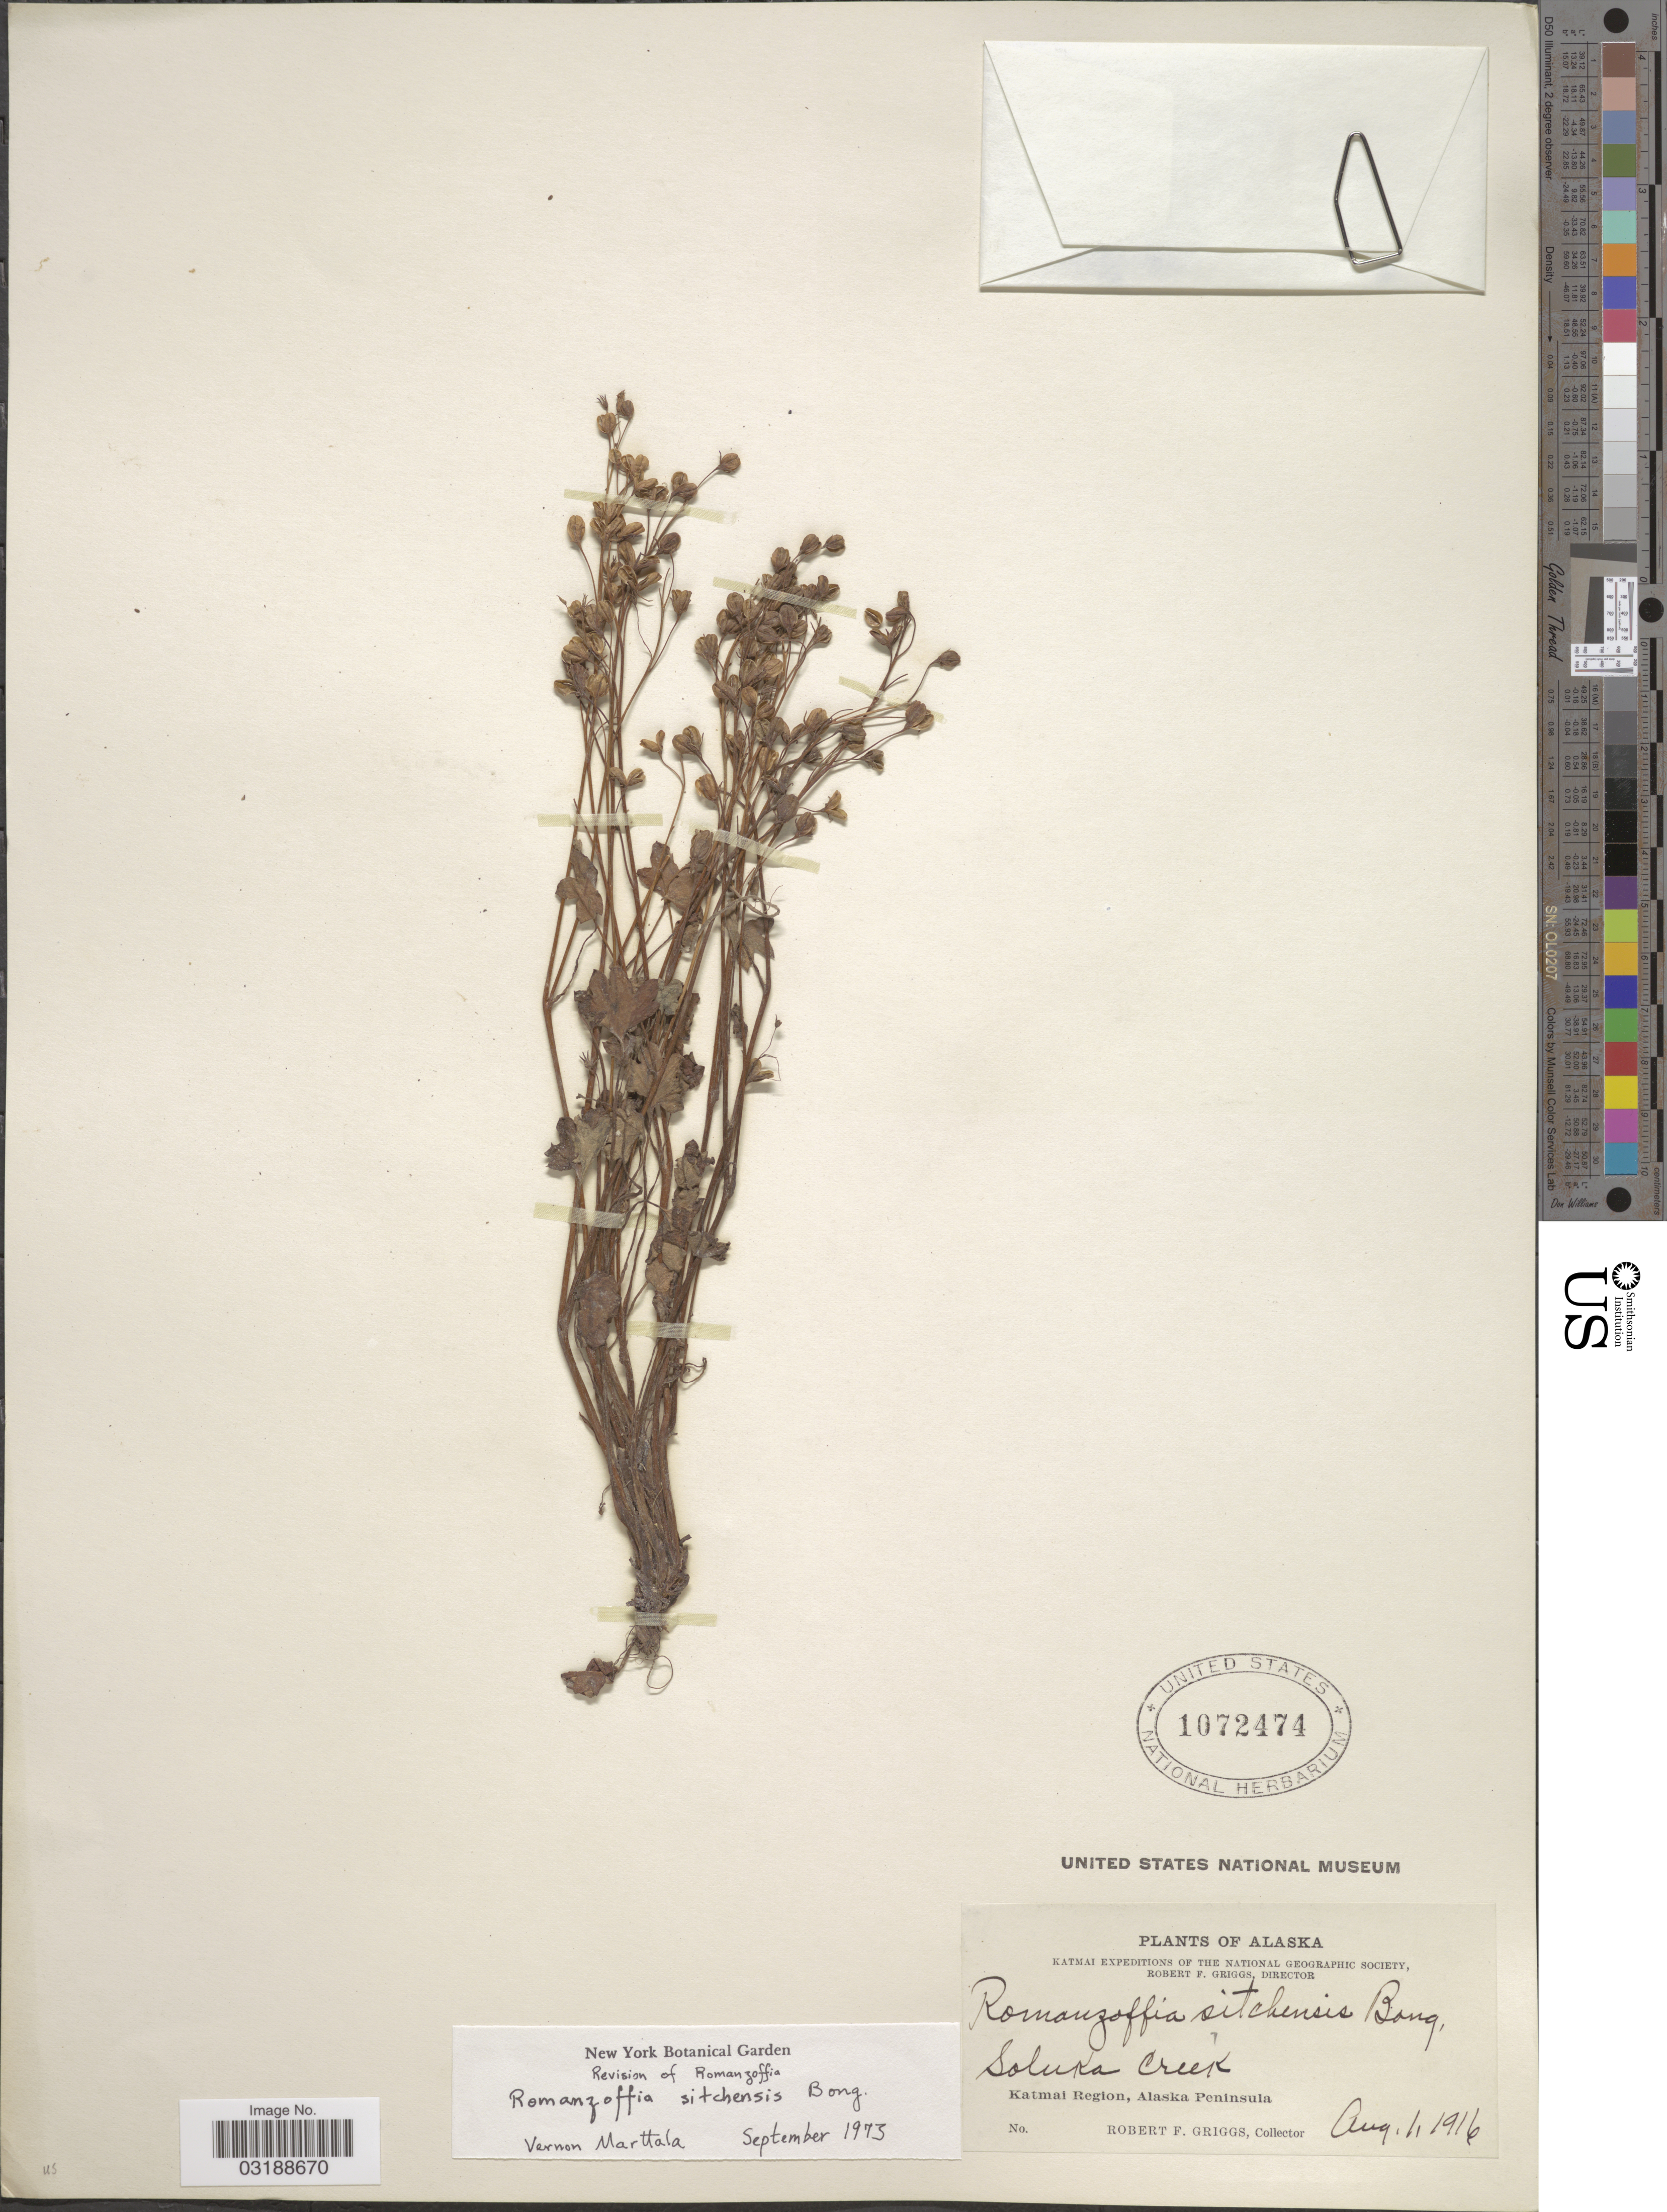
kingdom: Plantae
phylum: Tracheophyta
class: Magnoliopsida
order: Boraginales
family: Hydrophyllaceae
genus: Romanzoffia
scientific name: Romanzoffia sitchensis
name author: Bong.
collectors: R. F. Griggs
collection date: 1916-08-01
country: United States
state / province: Alaska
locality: Soluka Creek, Katmai Region, Alaska Peninsula.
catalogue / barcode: US 1072474